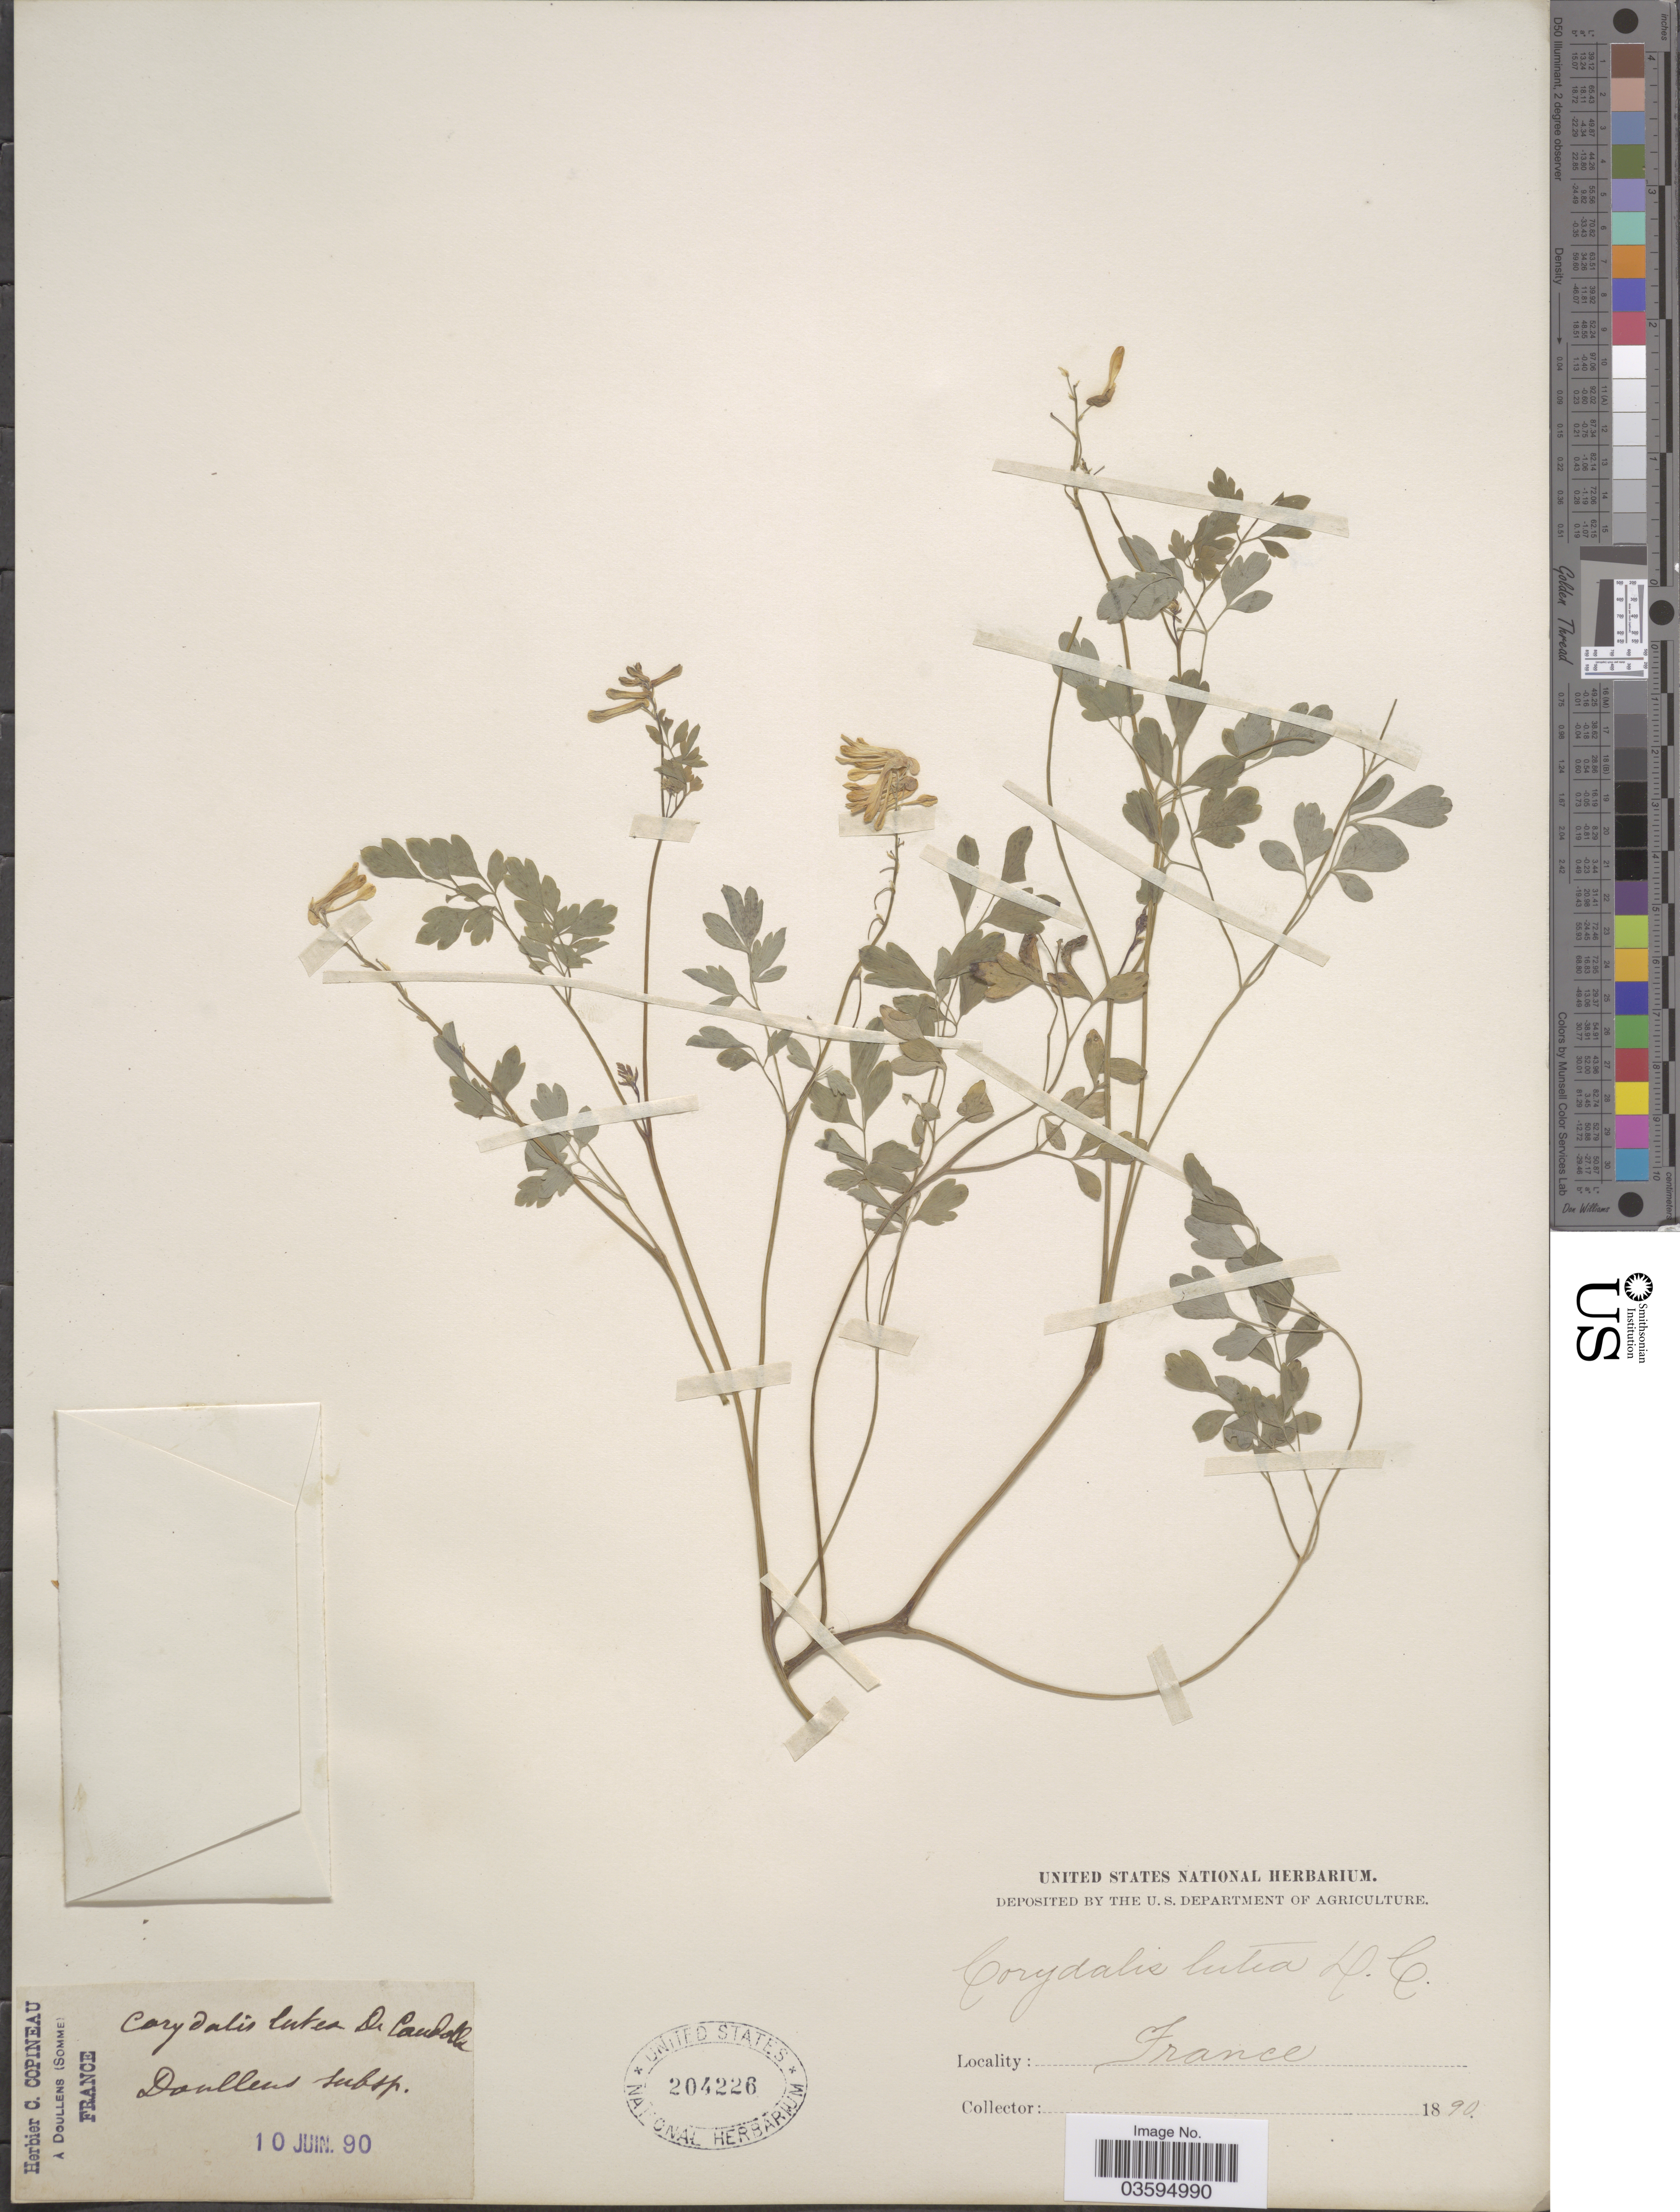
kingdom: Plantae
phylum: Tracheophyta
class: Magnoliopsida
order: Ranunculales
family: Papaveraceae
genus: Pseudofumaria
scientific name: Pseudofumaria lutea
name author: (L.) Borkh.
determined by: Strong, M. T., (US), Smithsonian Institution - National Museum of Natural History (UNITED STATES)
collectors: ex herb. C. Copineau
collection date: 1890-06-10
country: France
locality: Doullens subsp.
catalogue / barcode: US 204226